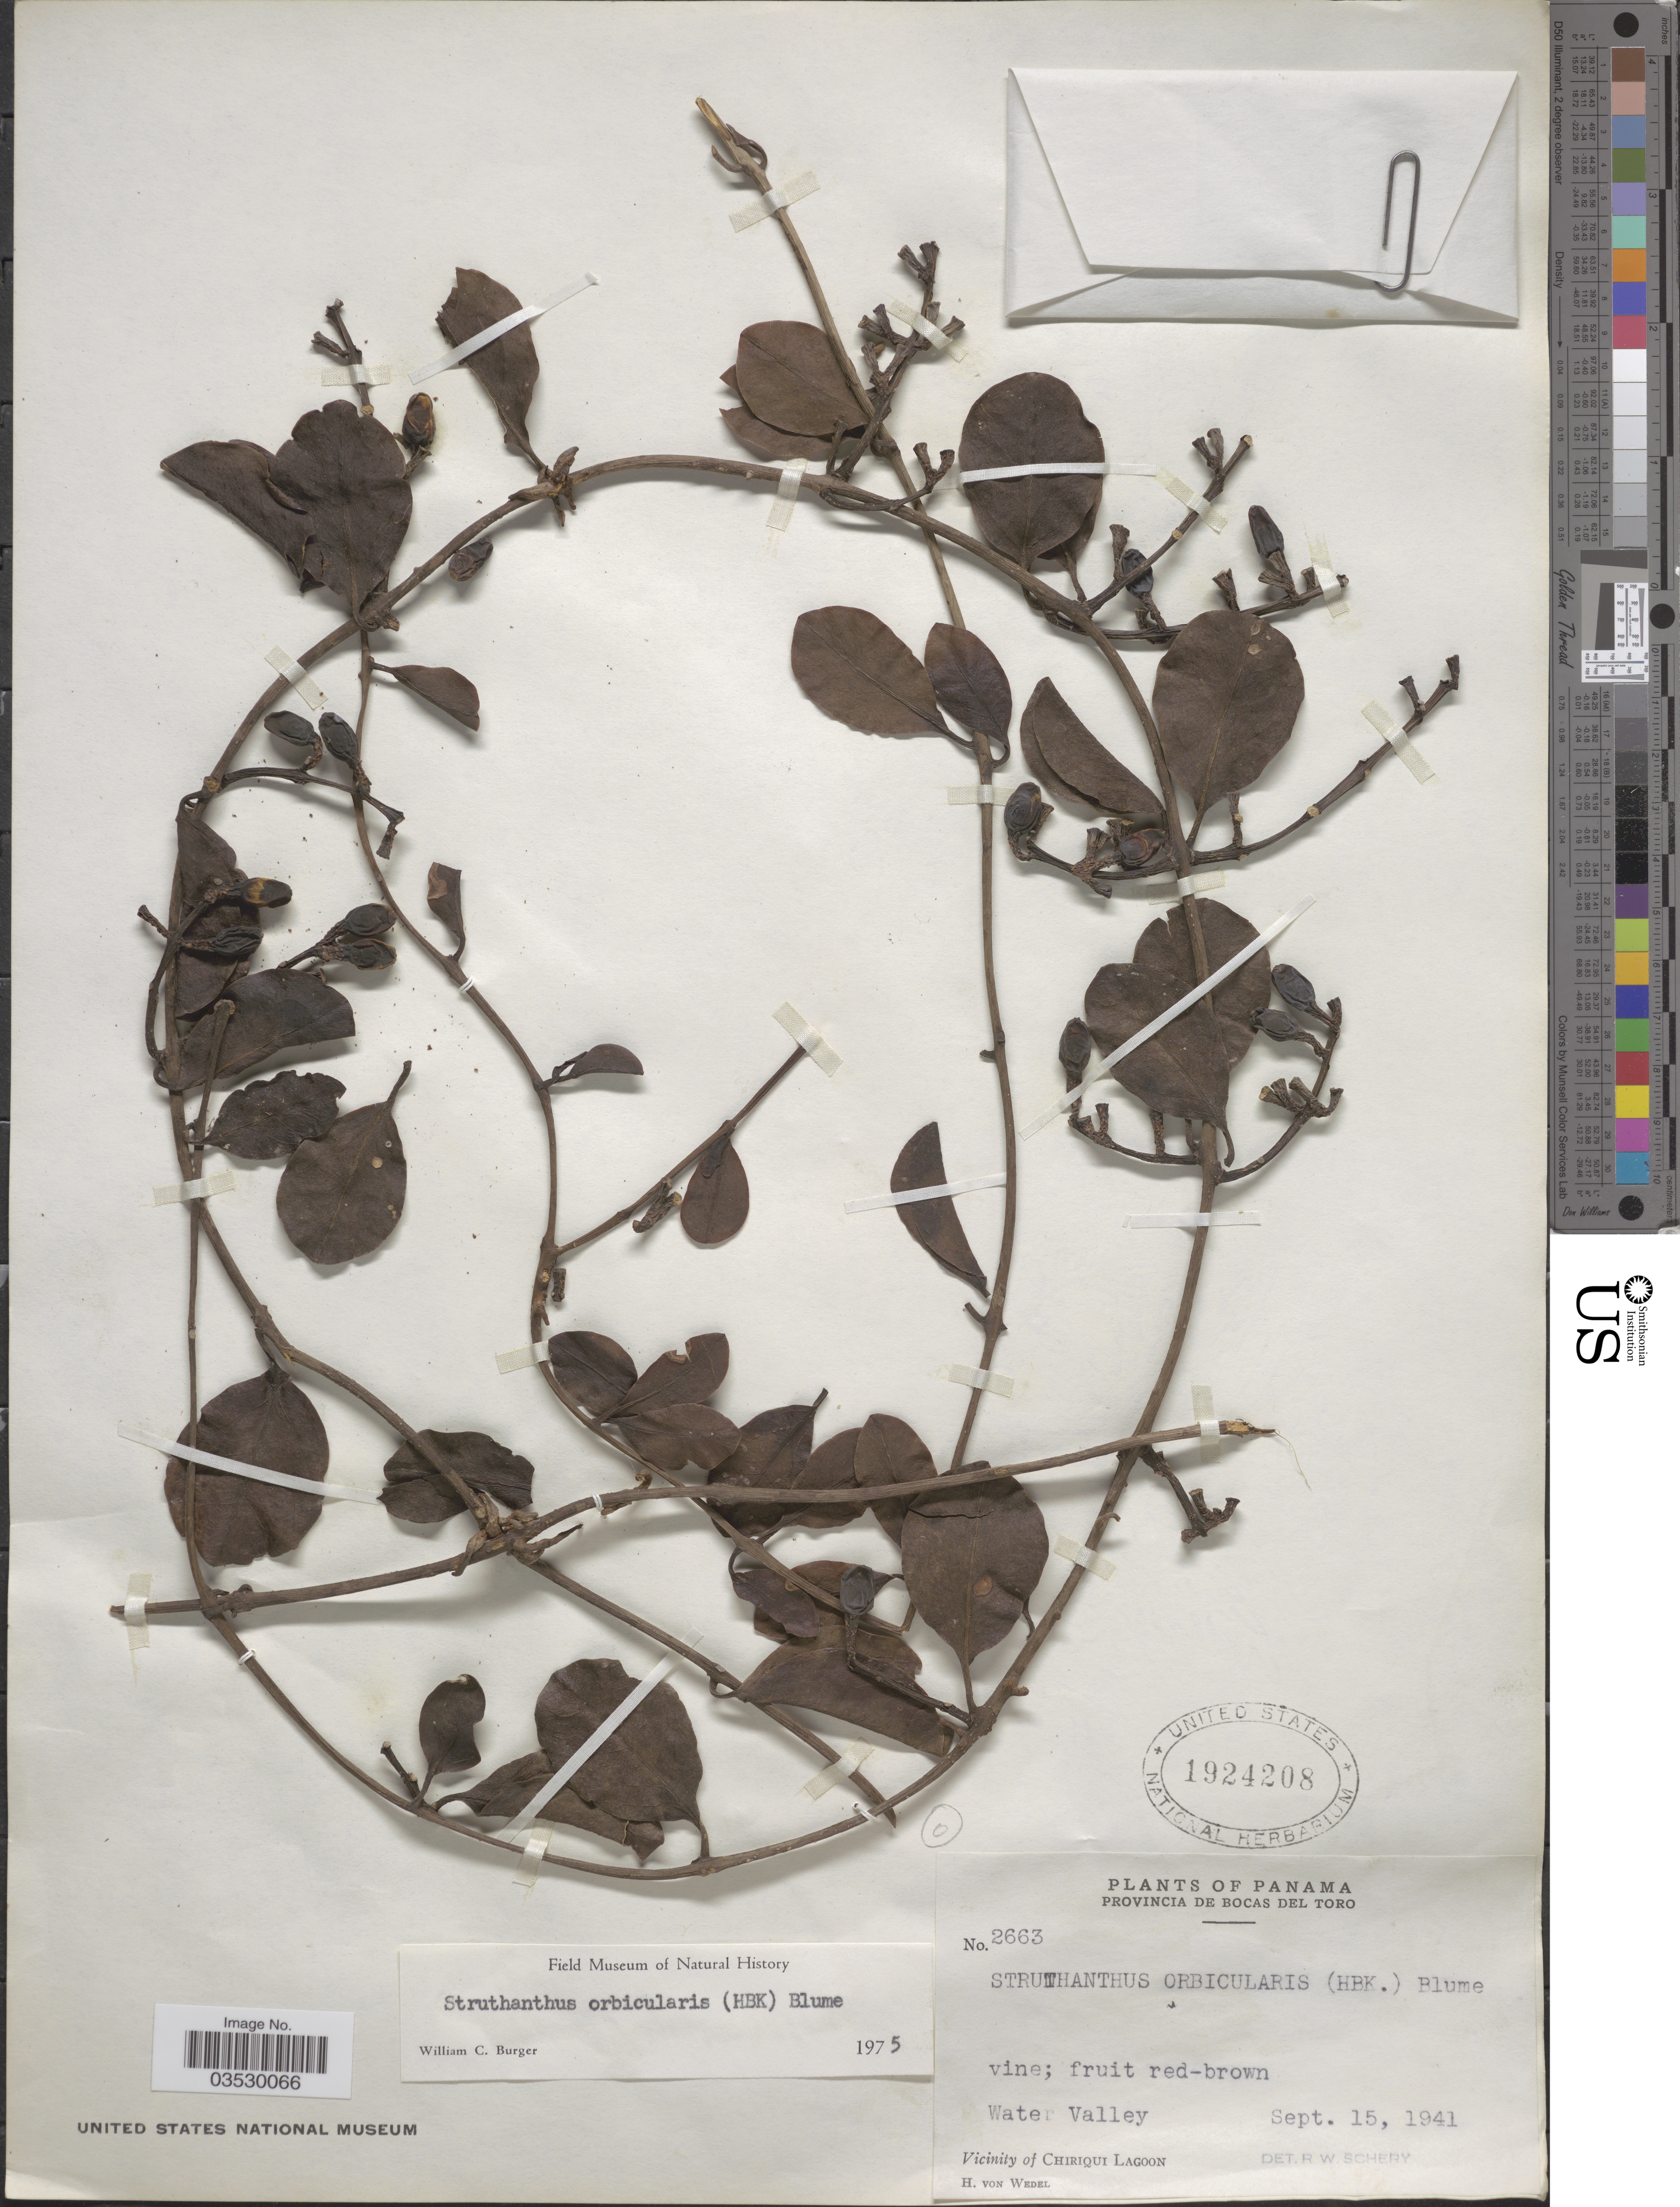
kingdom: Plantae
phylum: Tracheophyta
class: Magnoliopsida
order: Santalales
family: Loranthaceae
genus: Struthanthus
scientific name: Struthanthus orbicularis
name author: (Kunth) Blume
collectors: H. von Wedel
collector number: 2663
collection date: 1941-09-15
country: Panama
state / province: Bocas del Toro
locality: Water Valley. Vicinity of Chiriqui Lagoon.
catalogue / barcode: US 1924208